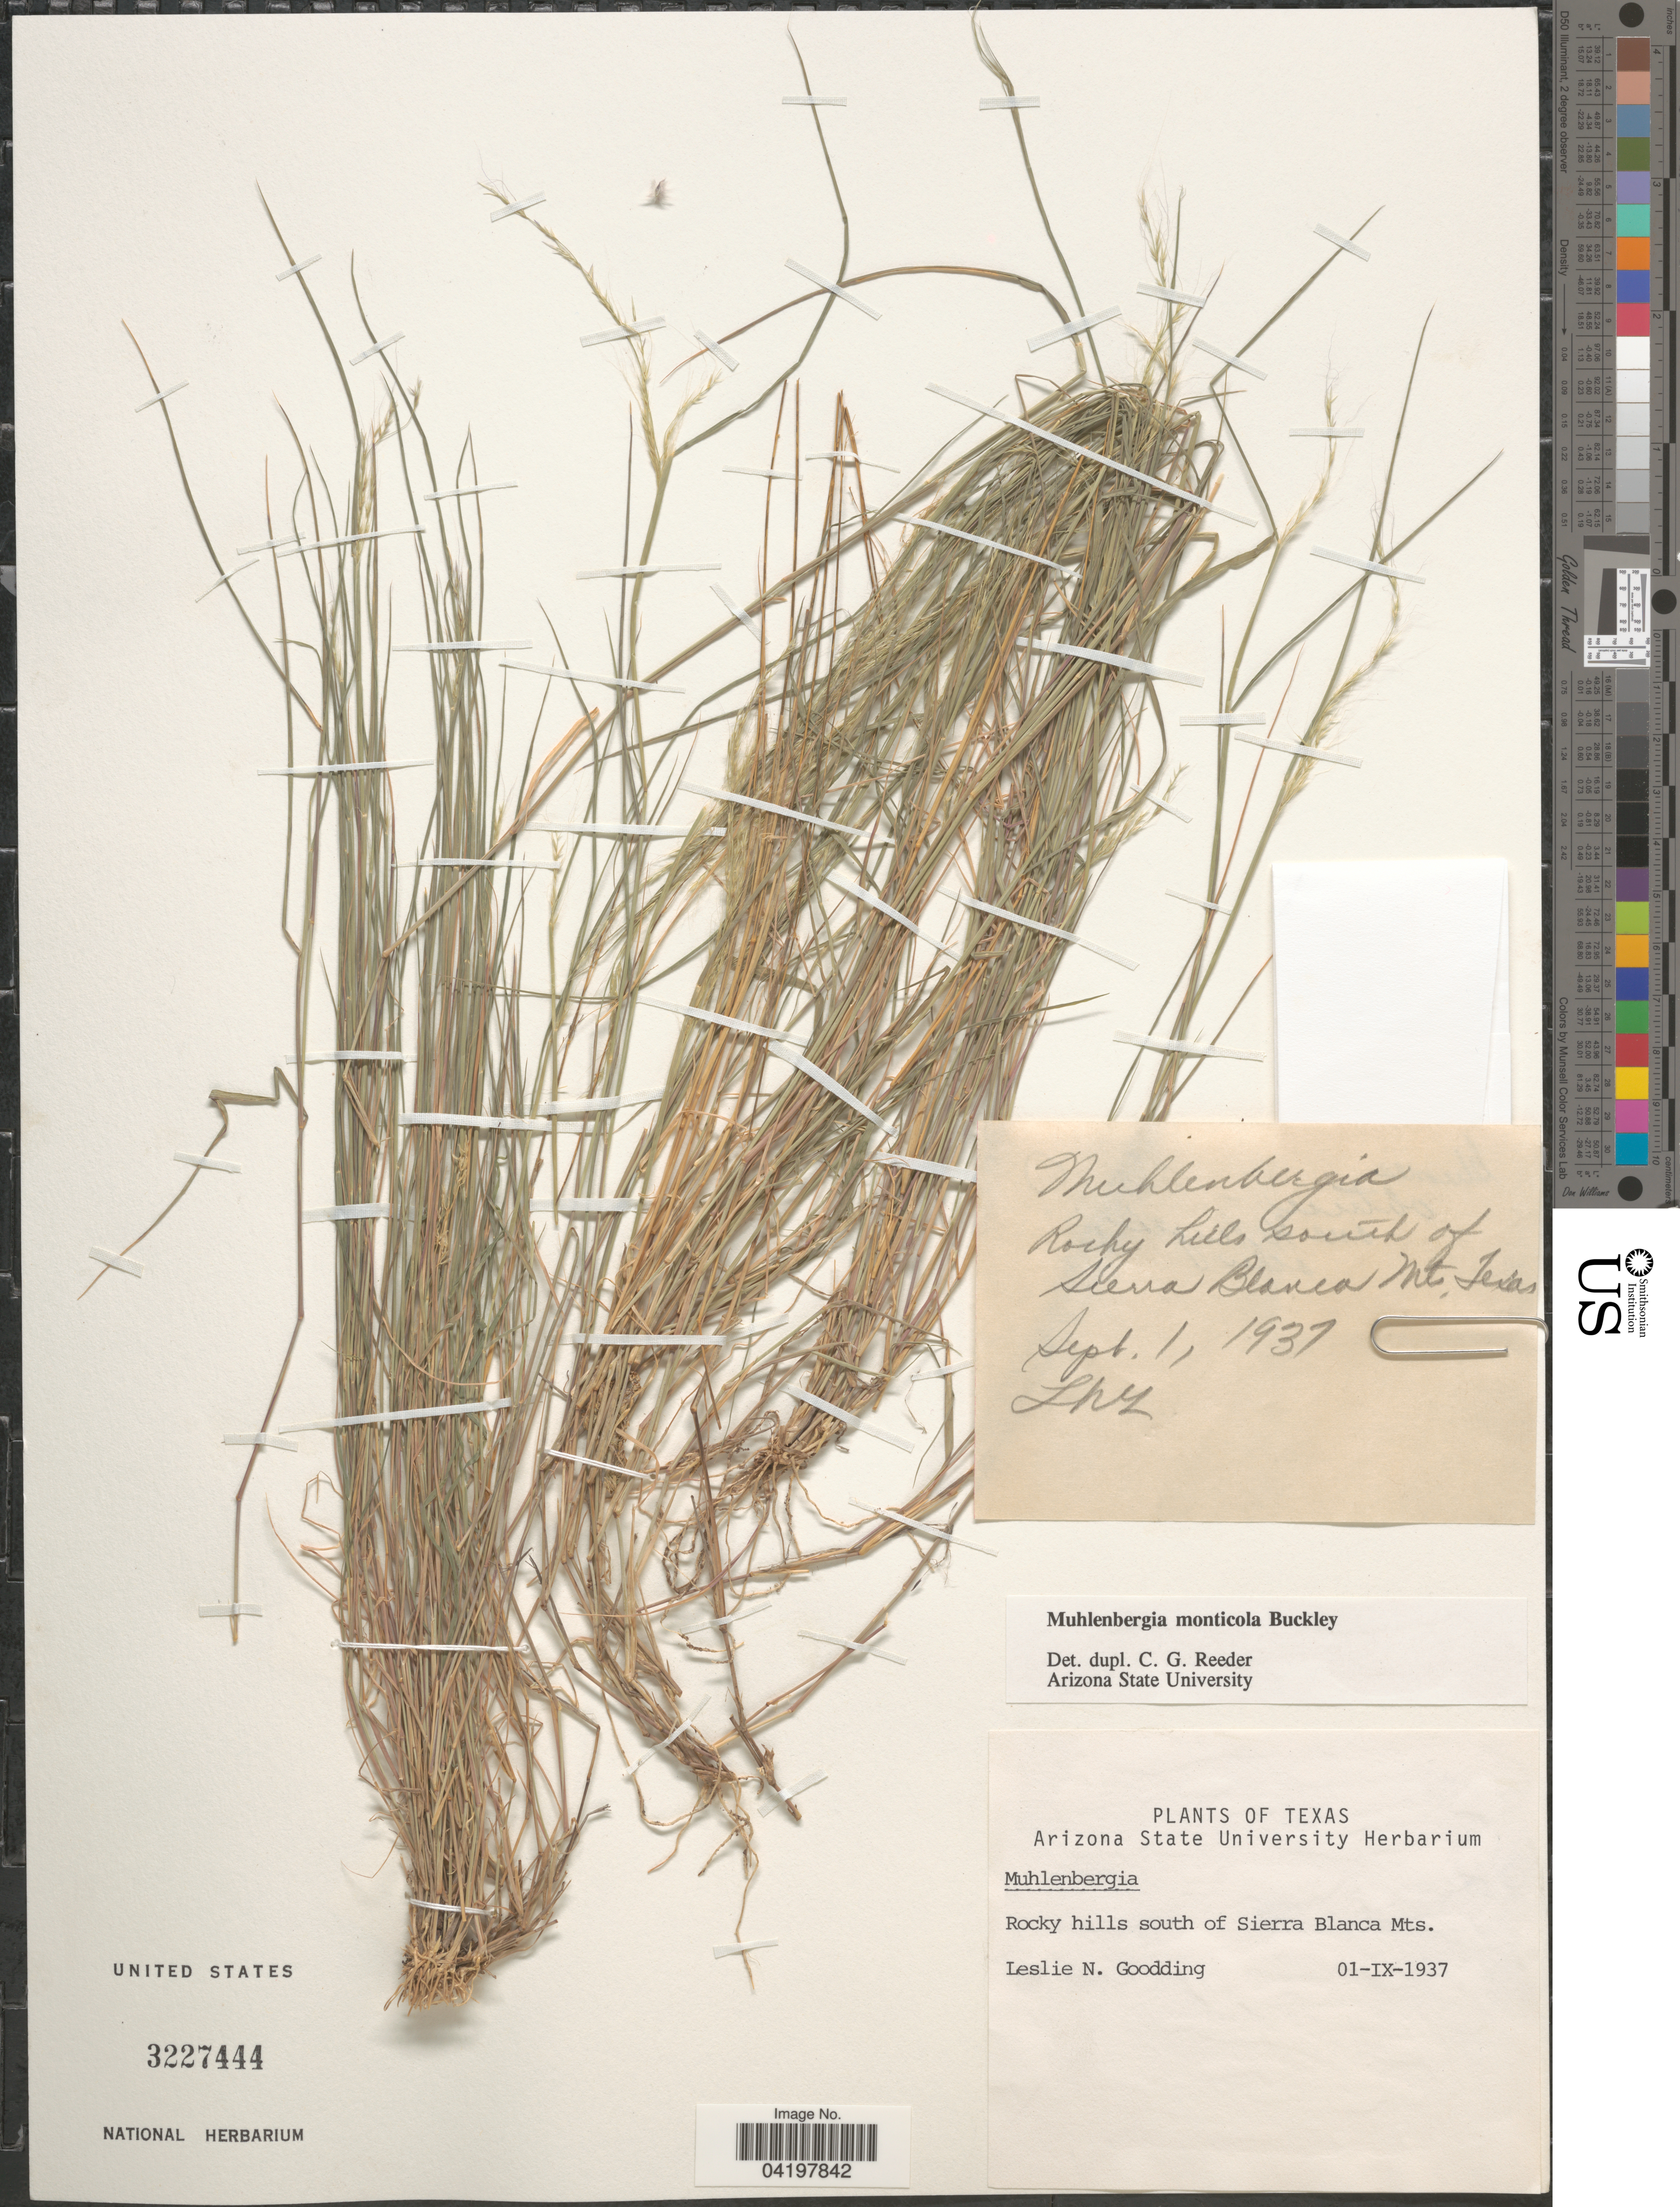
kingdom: Plantae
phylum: Tracheophyta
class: Liliopsida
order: Poales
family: Poaceae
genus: Muhlenbergia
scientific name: Muhlenbergia tenuifolia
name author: (Kunth) Kunth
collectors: L. N. Goodding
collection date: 1937-09-01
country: United States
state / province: Texas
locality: Rocky hills south of Sierra Blanca Mts.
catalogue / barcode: US 3227444